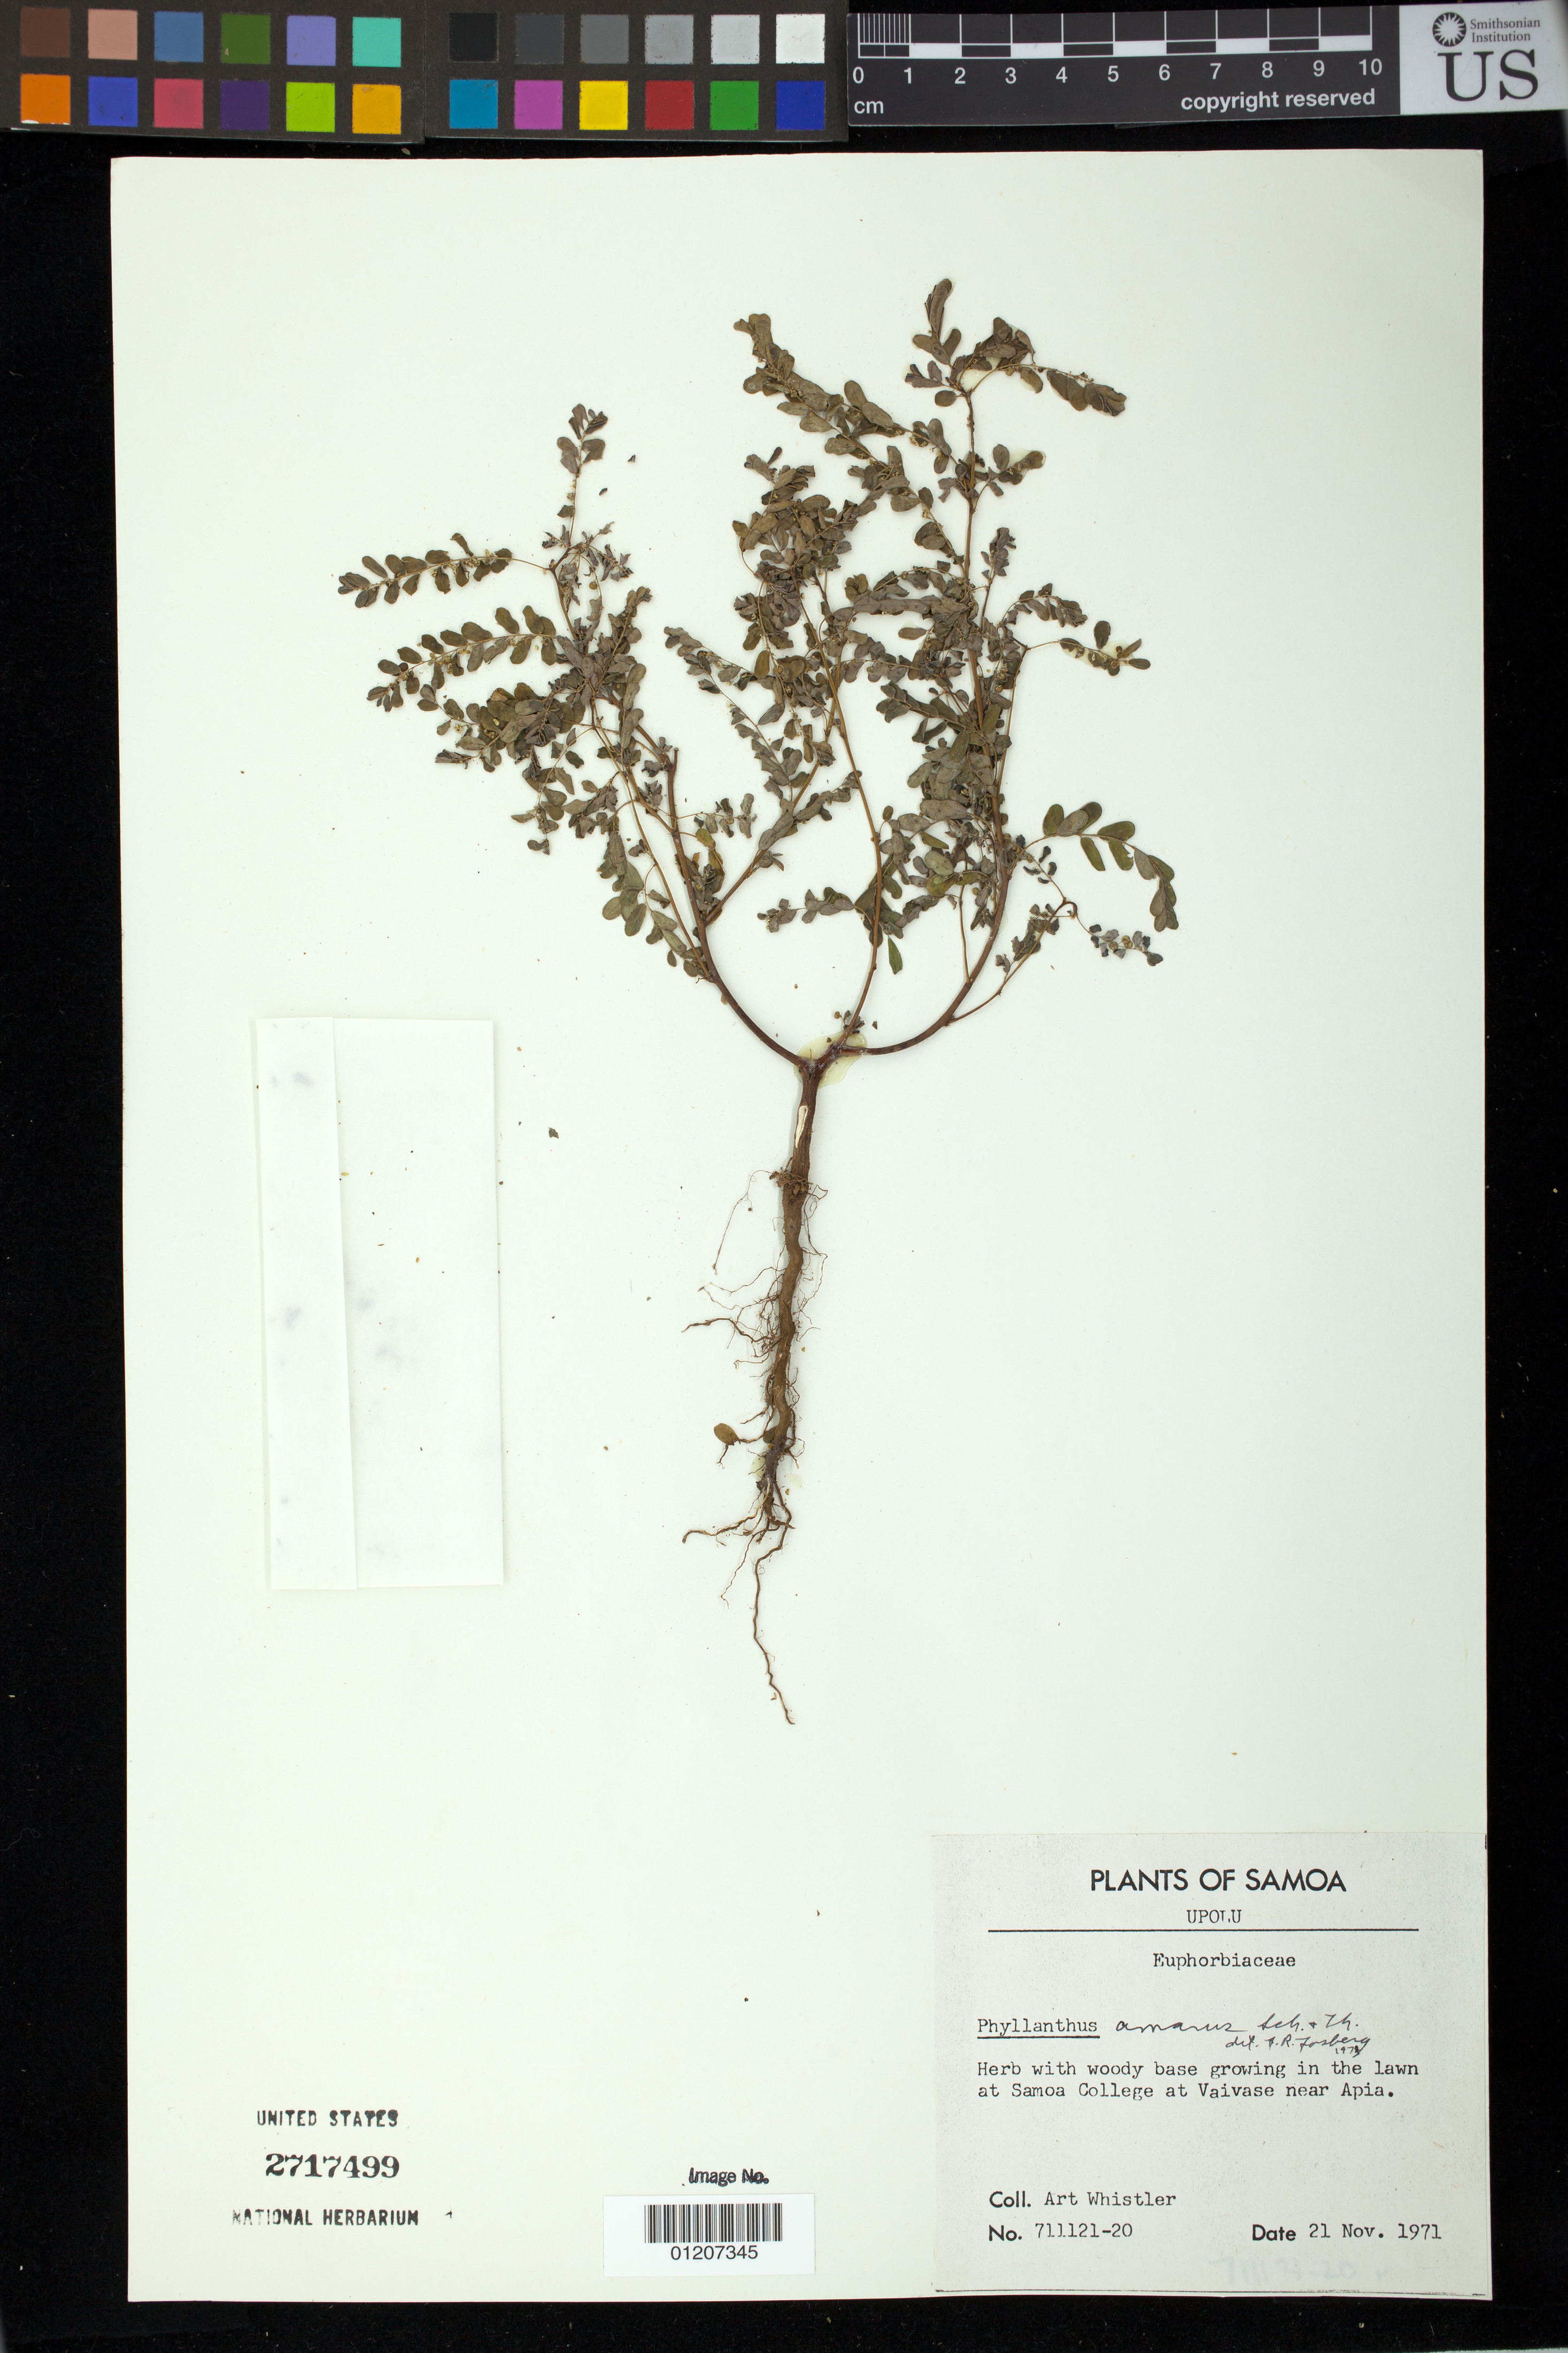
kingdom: Plantae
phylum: Tracheophyta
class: Magnoliopsida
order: Malpighiales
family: Phyllanthaceae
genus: Phyllanthus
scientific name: Phyllanthus amarus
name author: Schumach. & Thonn.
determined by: Fosberg, F. R.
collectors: A. Whistler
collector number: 711121-20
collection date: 1971-11-21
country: Samoa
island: Upolu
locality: At Samoa College at Vaivase near Apia.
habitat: In the Lawn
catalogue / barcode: US 2717499